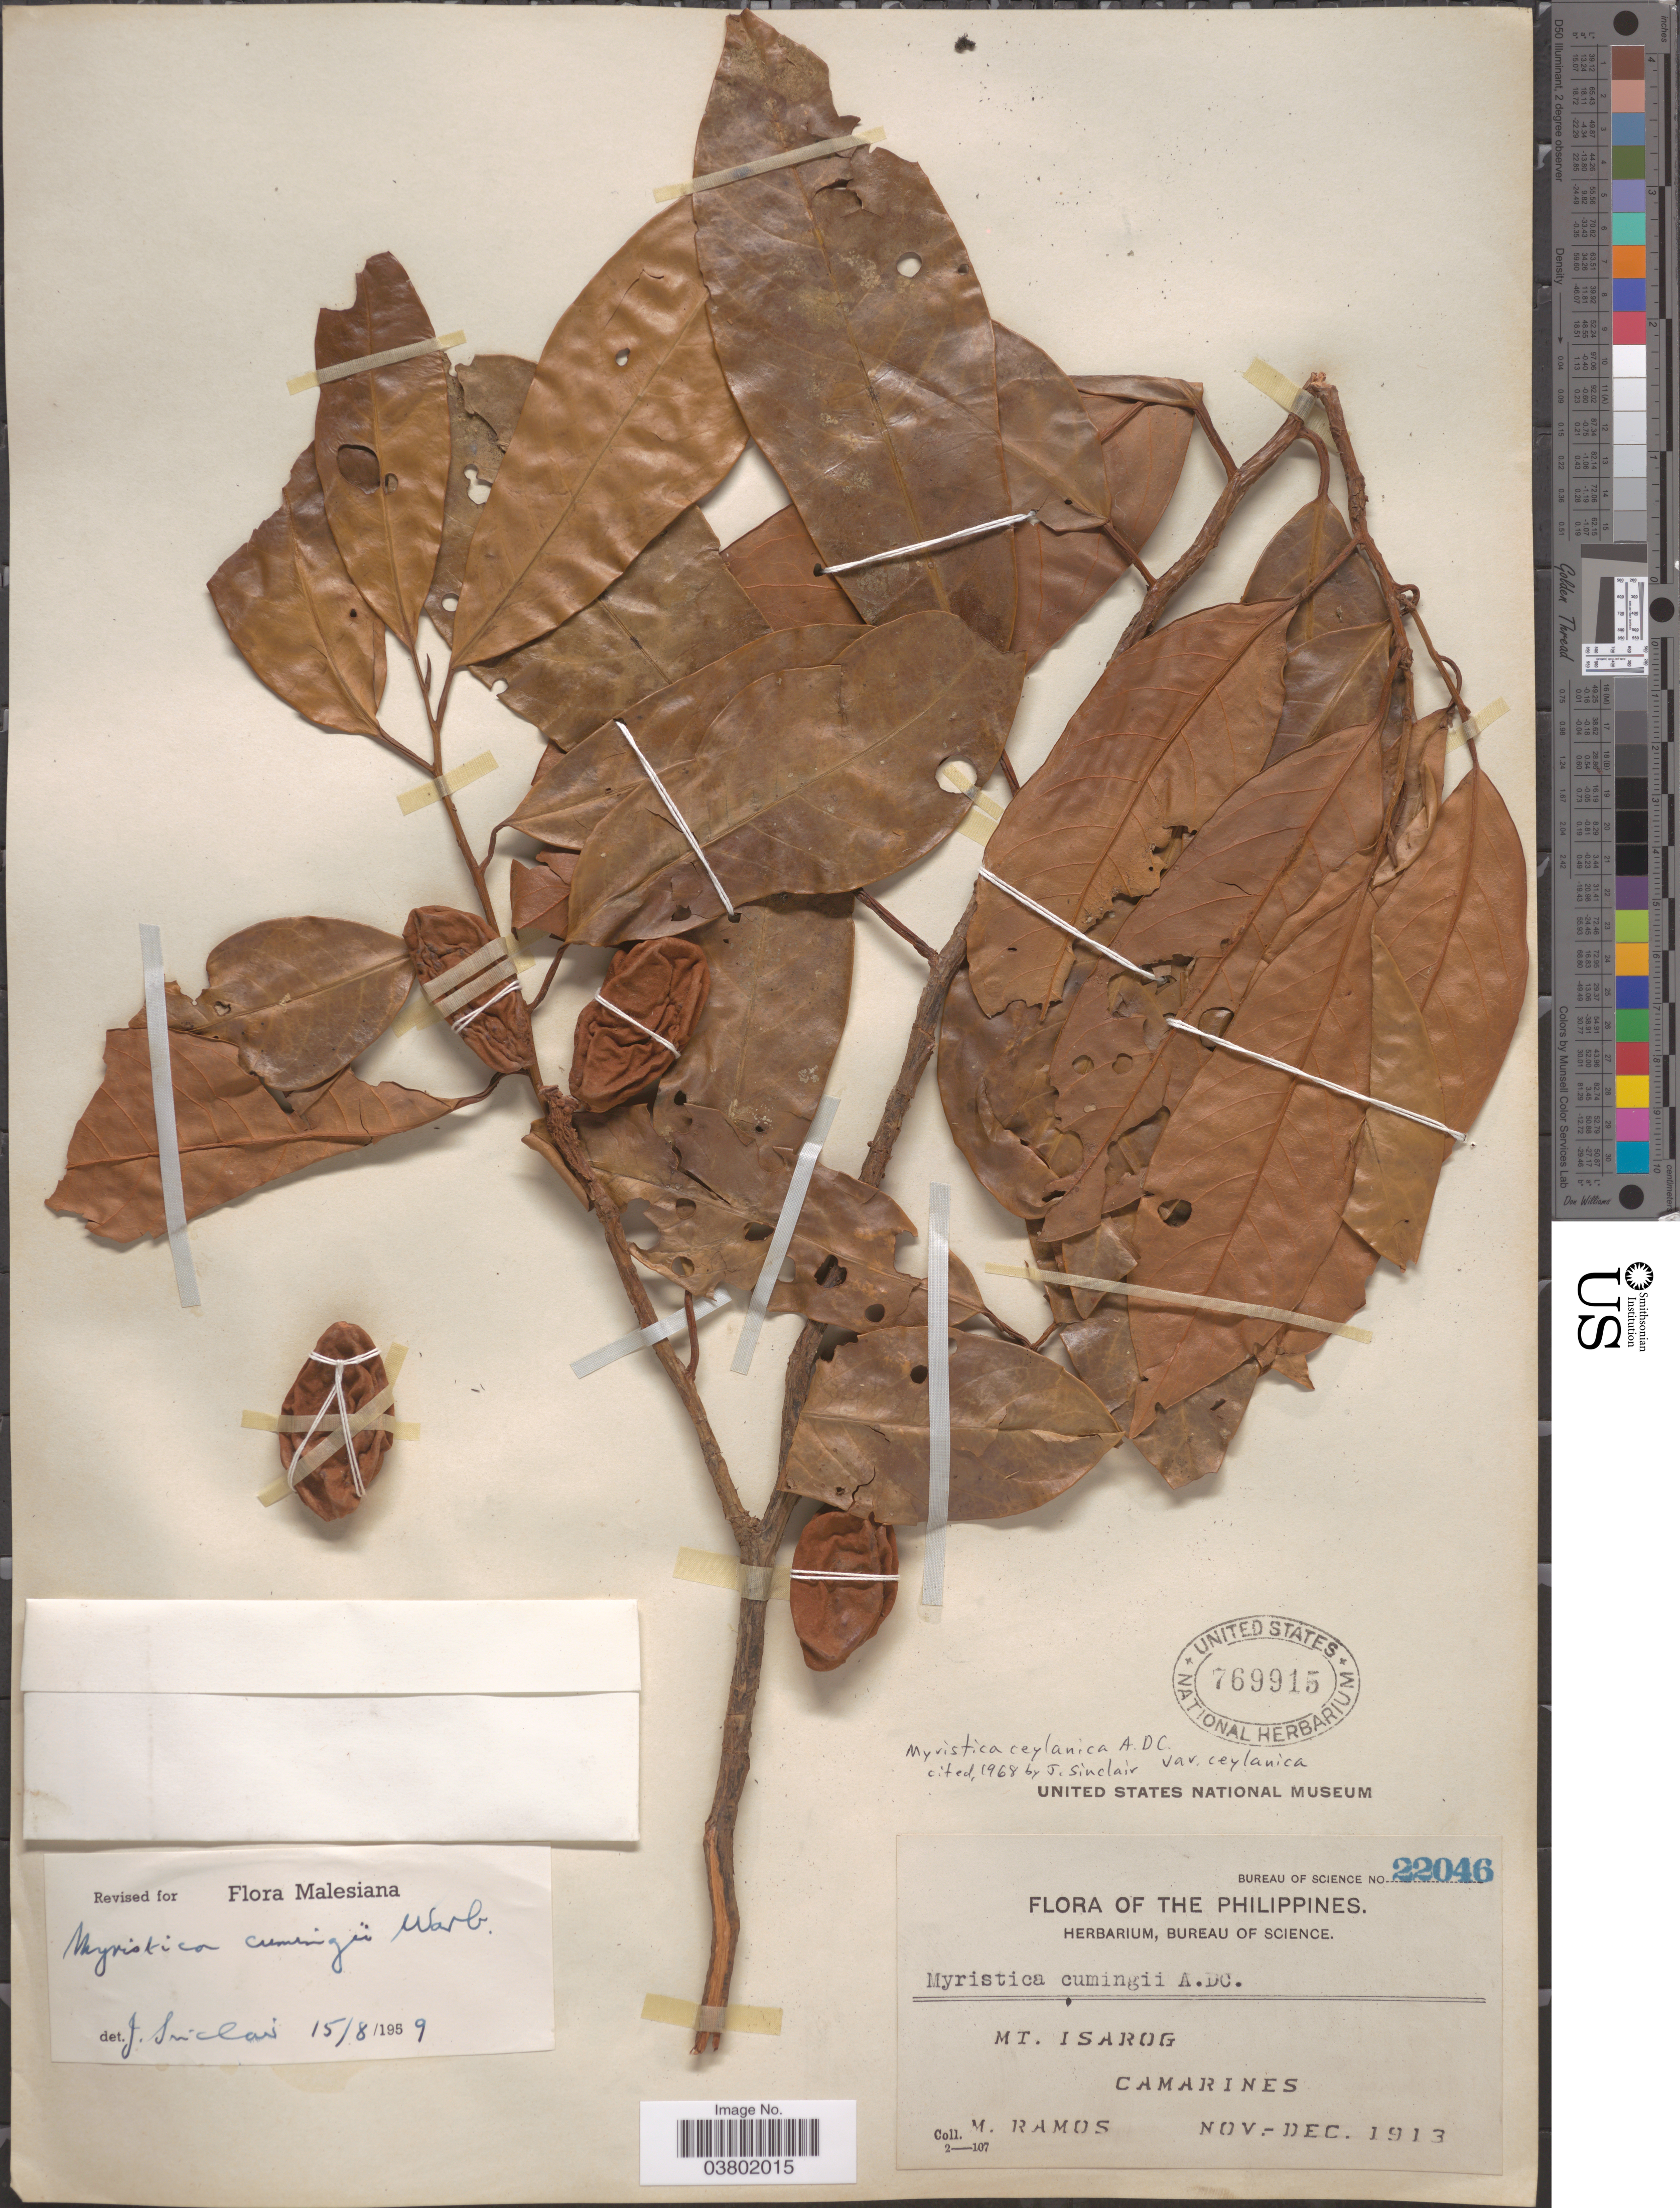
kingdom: Plantae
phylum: Tracheophyta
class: Magnoliopsida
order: Magnoliales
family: Myristicaceae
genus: Myristica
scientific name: Myristica ceylanica var. ceylanica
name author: A. DC.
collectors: M. Ramos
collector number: Bureau of Science 22046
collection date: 1913-11/1913-12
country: Philippines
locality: Mt. Isarog. Camarines.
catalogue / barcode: US 769915